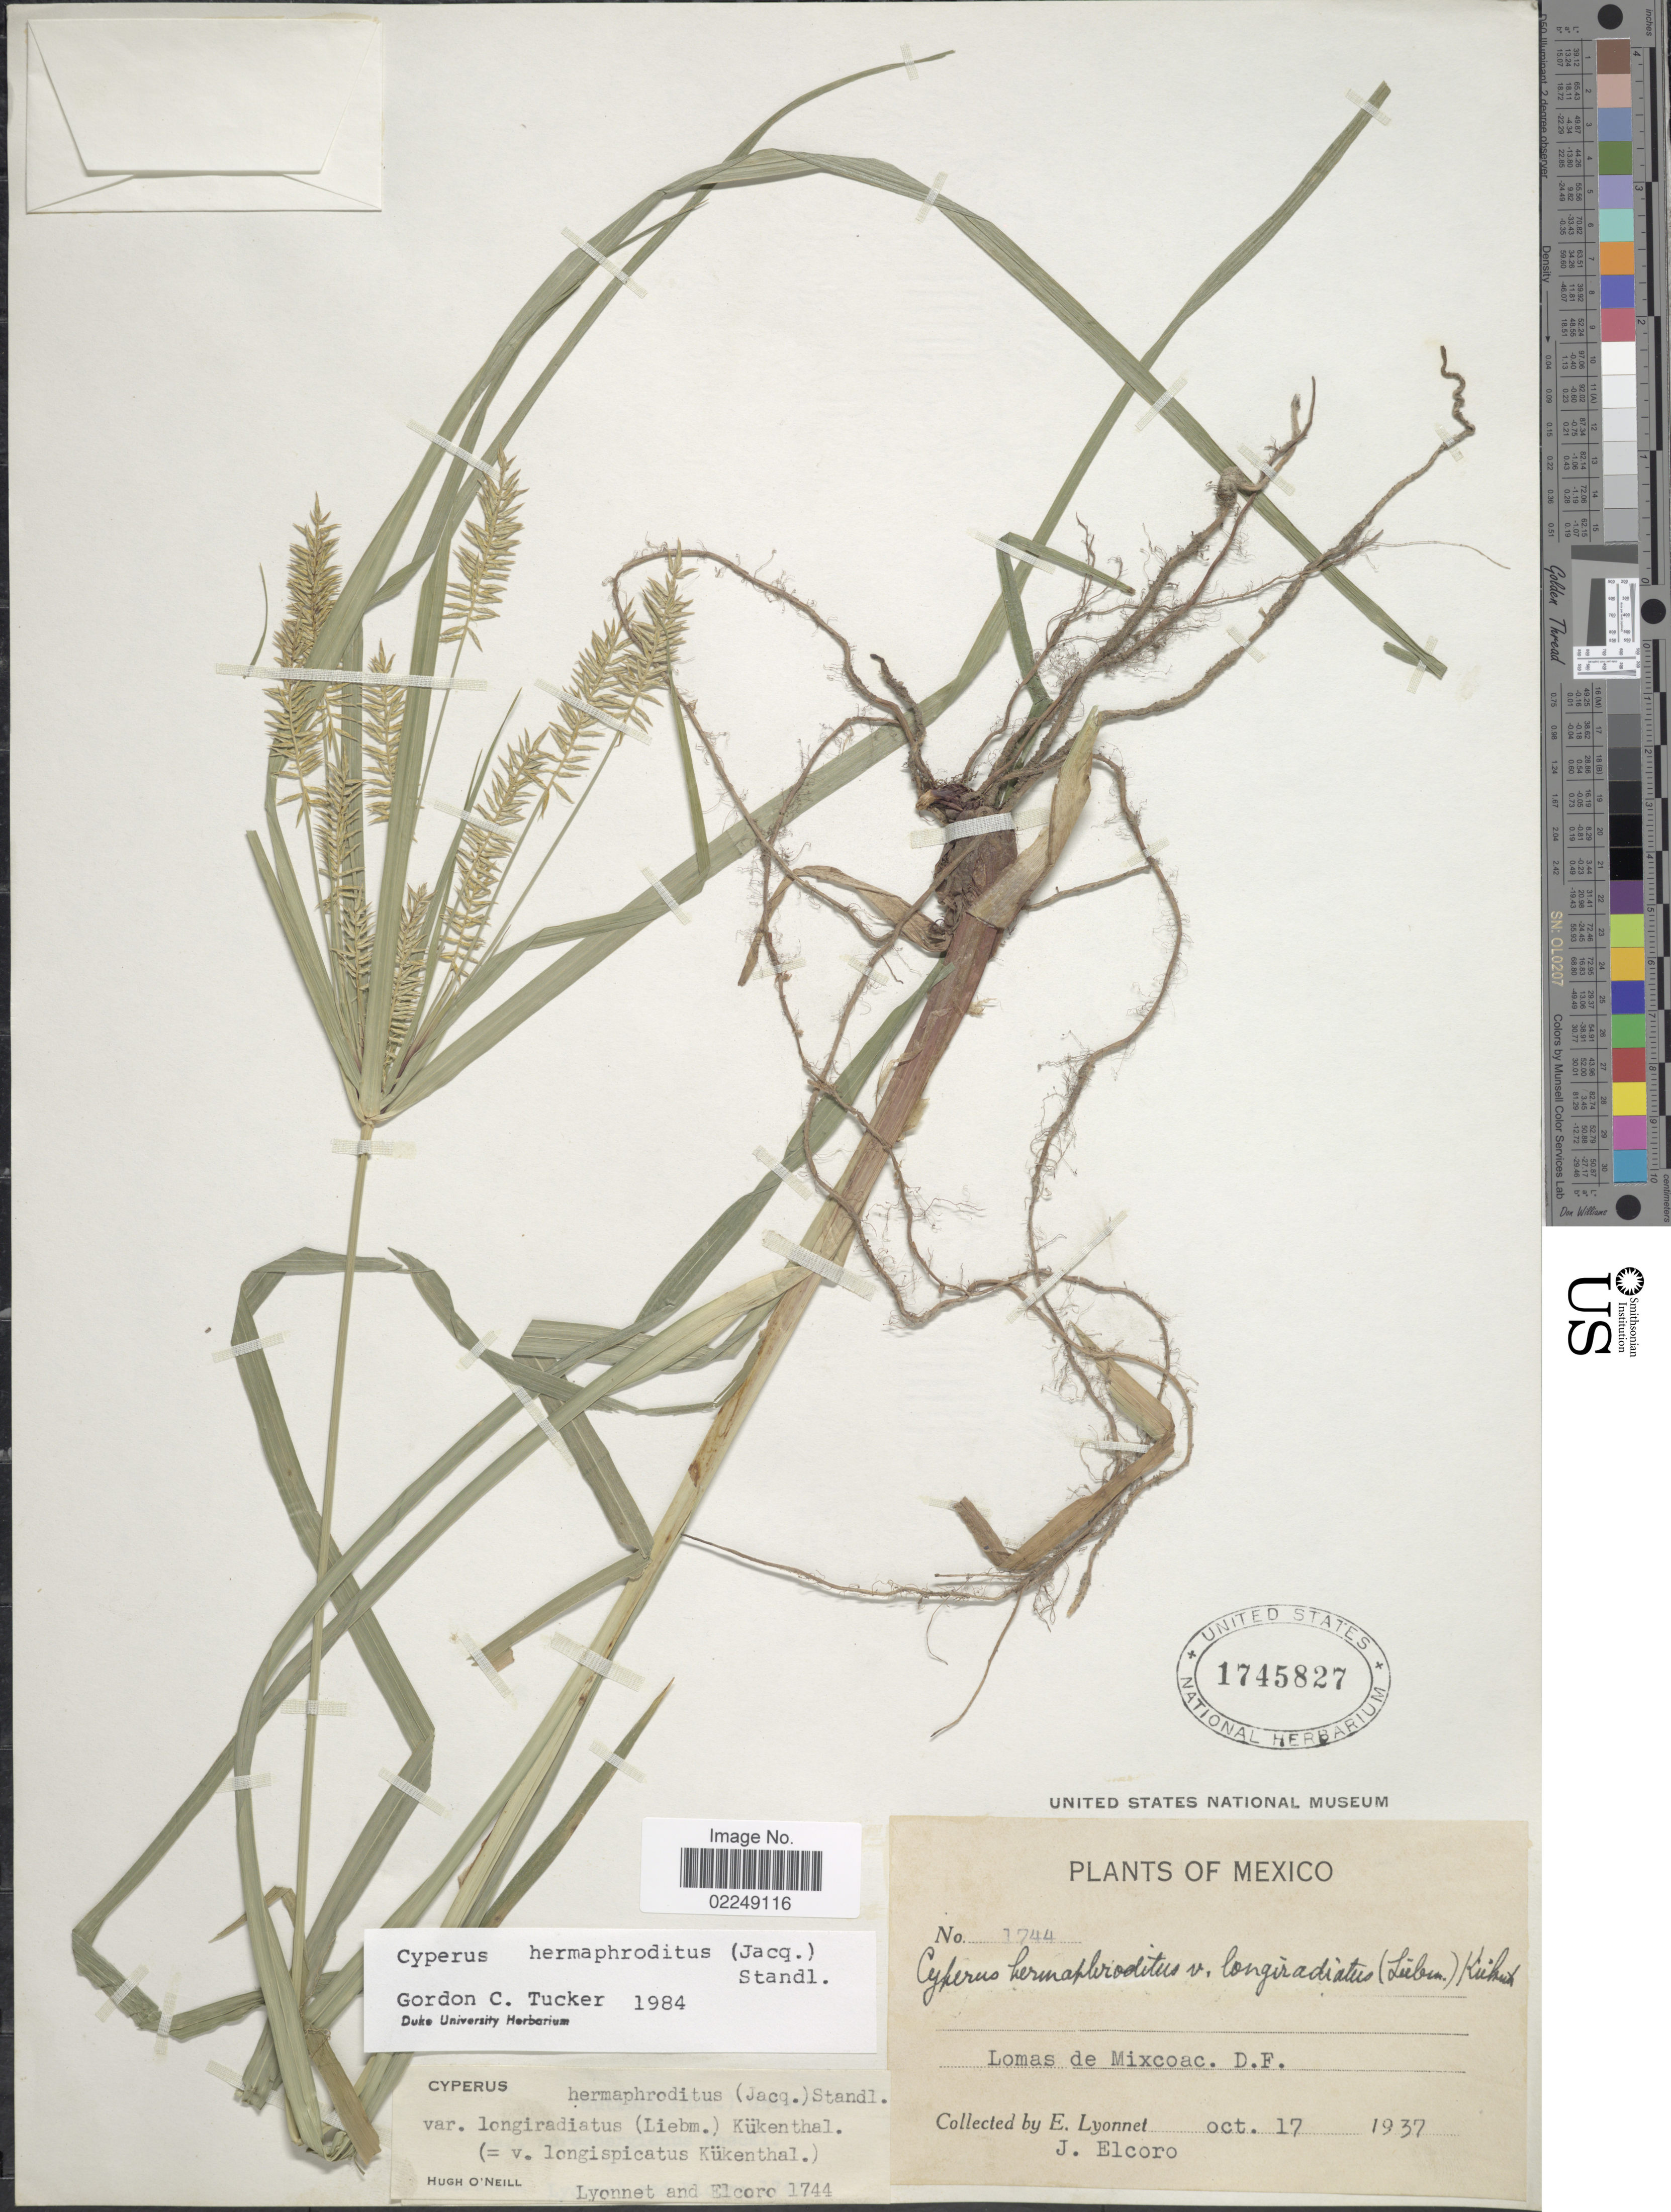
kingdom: Plantae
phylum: Tracheophyta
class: Liliopsida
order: Poales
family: Cyperaceae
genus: Cyperus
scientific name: Cyperus hermaphroditus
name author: (Jacq.) Standl.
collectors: E. Lyonnet & J. Elcoro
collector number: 1744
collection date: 1937-10-17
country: Mexico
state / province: Distrito Federal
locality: Lomas de Mixcoac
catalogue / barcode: US 1745827